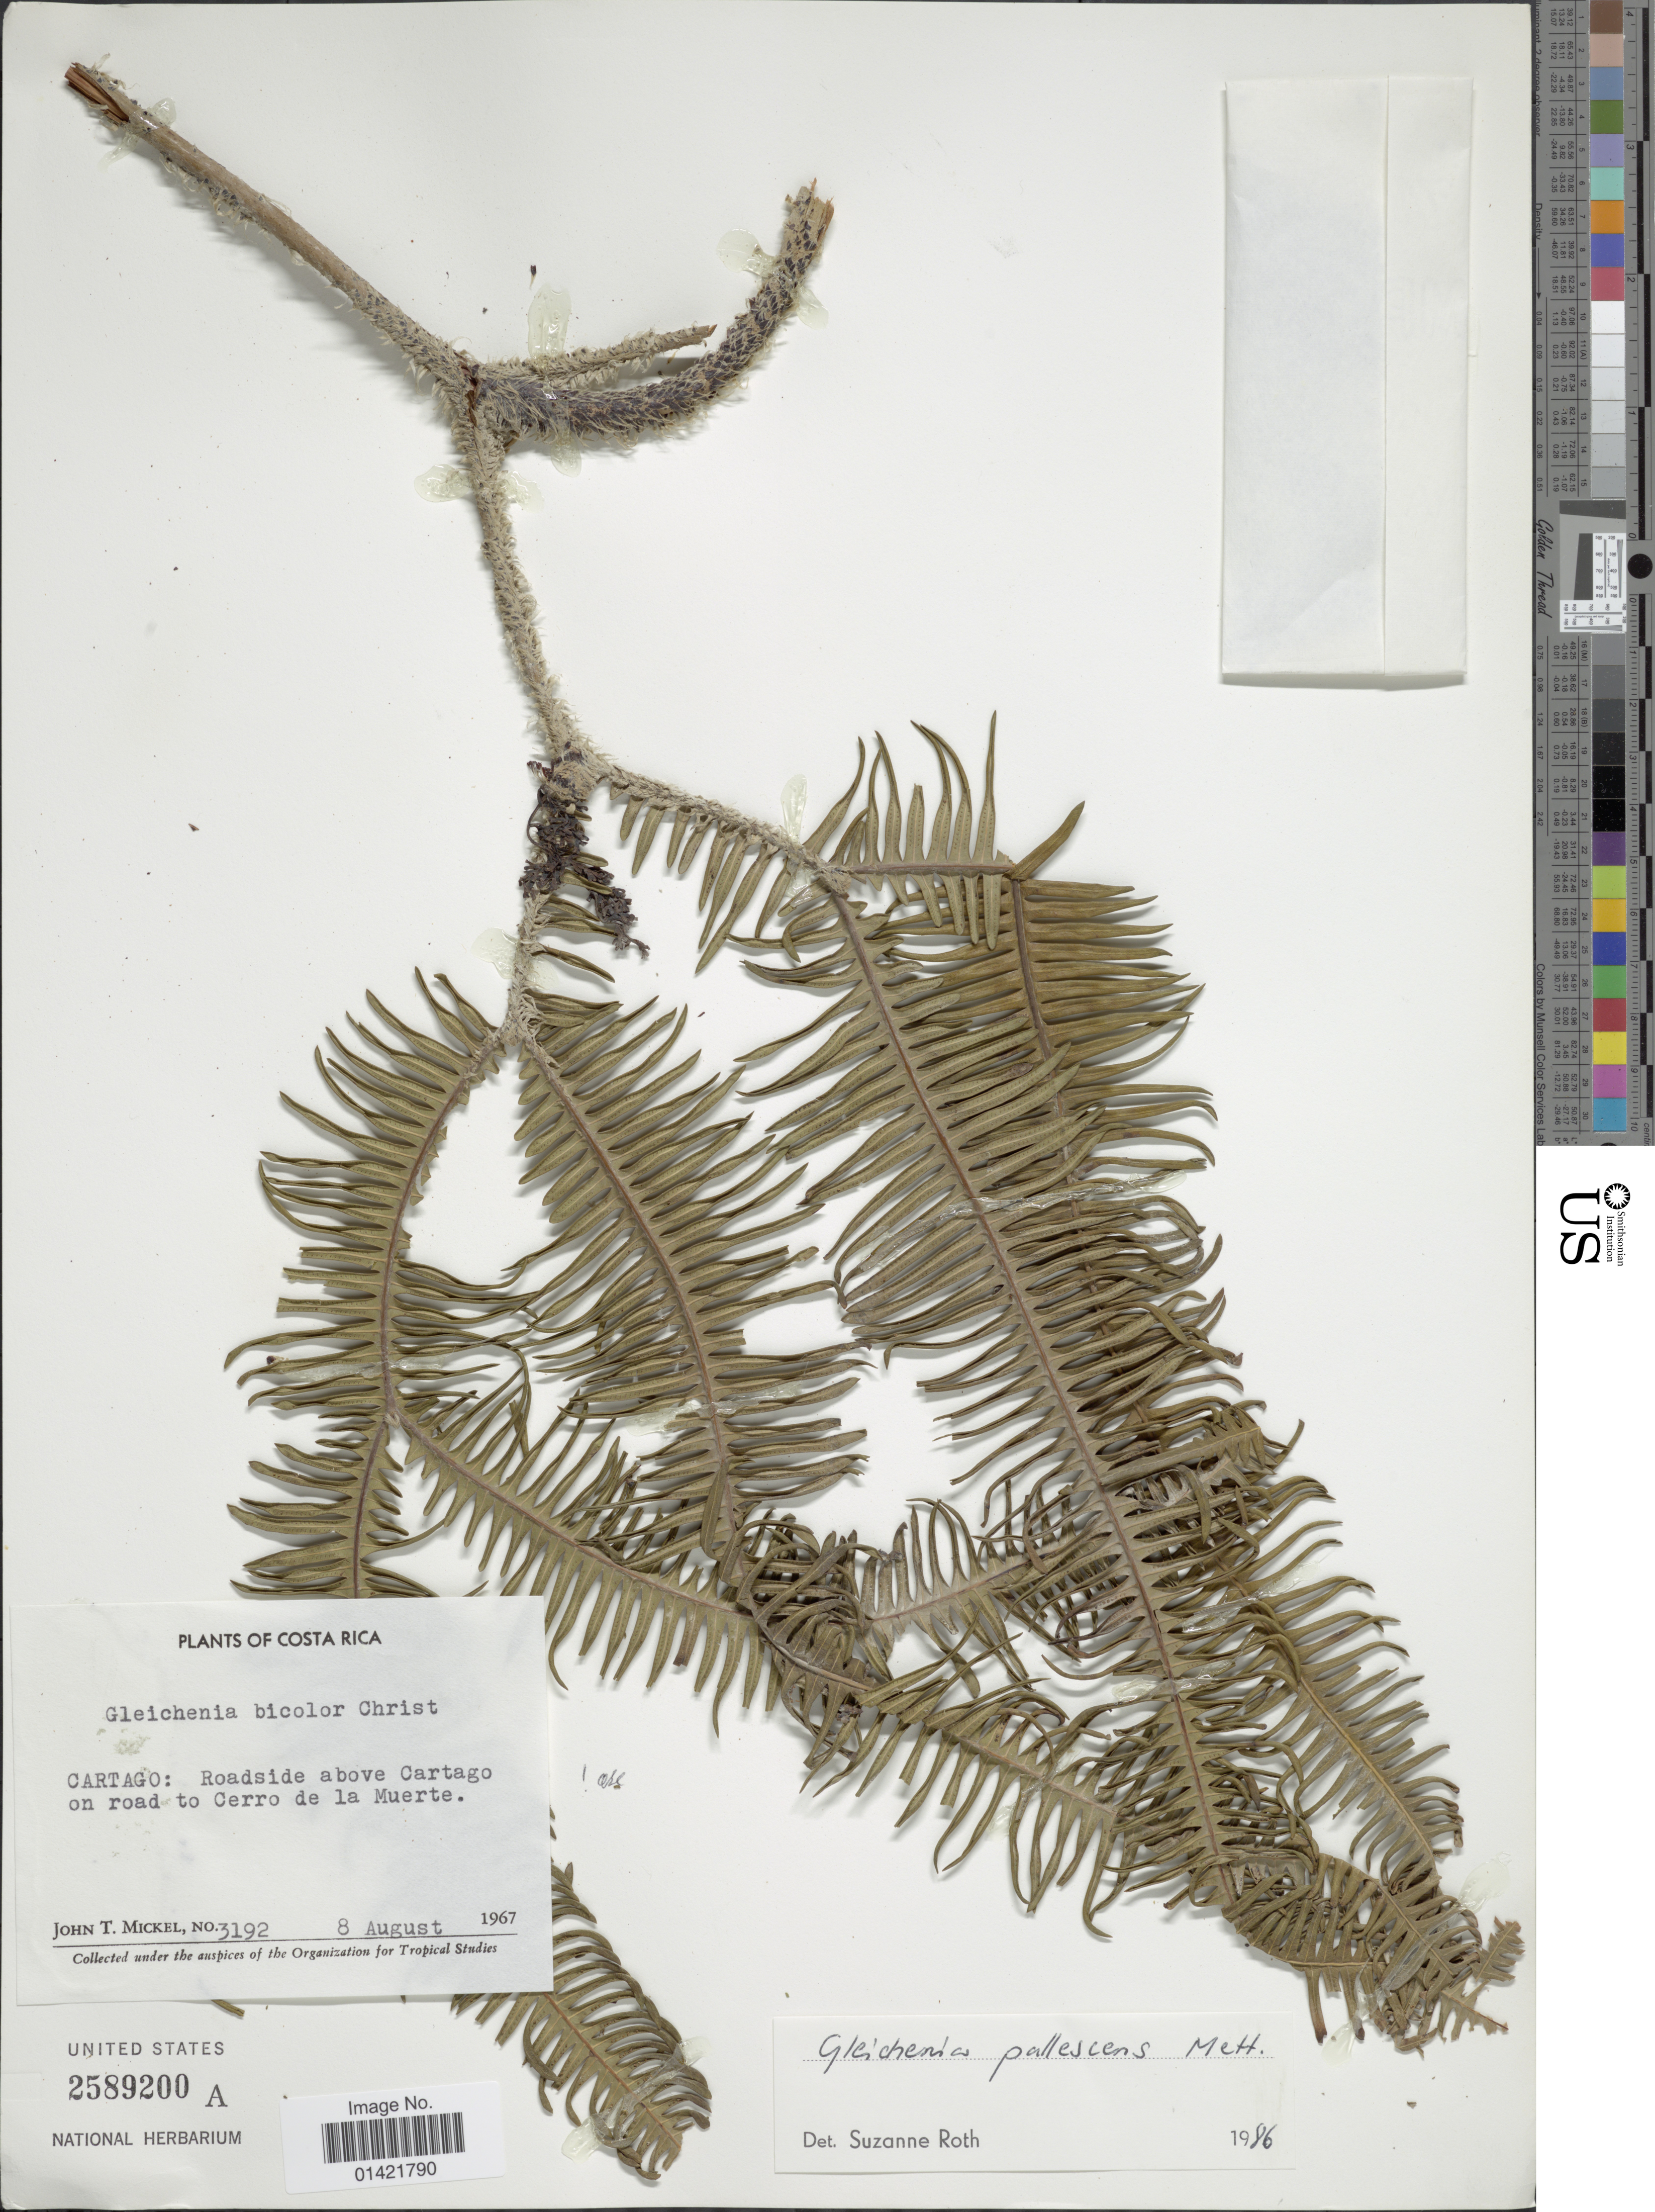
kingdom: Plantae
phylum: Tracheophyta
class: Polypodiopsida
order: Gleicheniales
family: Gleicheniaceae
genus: Sticherus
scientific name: Sticherus pallescens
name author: (Mett.) Vareschi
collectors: J. T. Mickel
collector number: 3192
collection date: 1967-08-08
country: Costa Rica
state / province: Cartago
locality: Roadside above Cartago on road to Cerro de la Muerte.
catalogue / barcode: US 2589200A